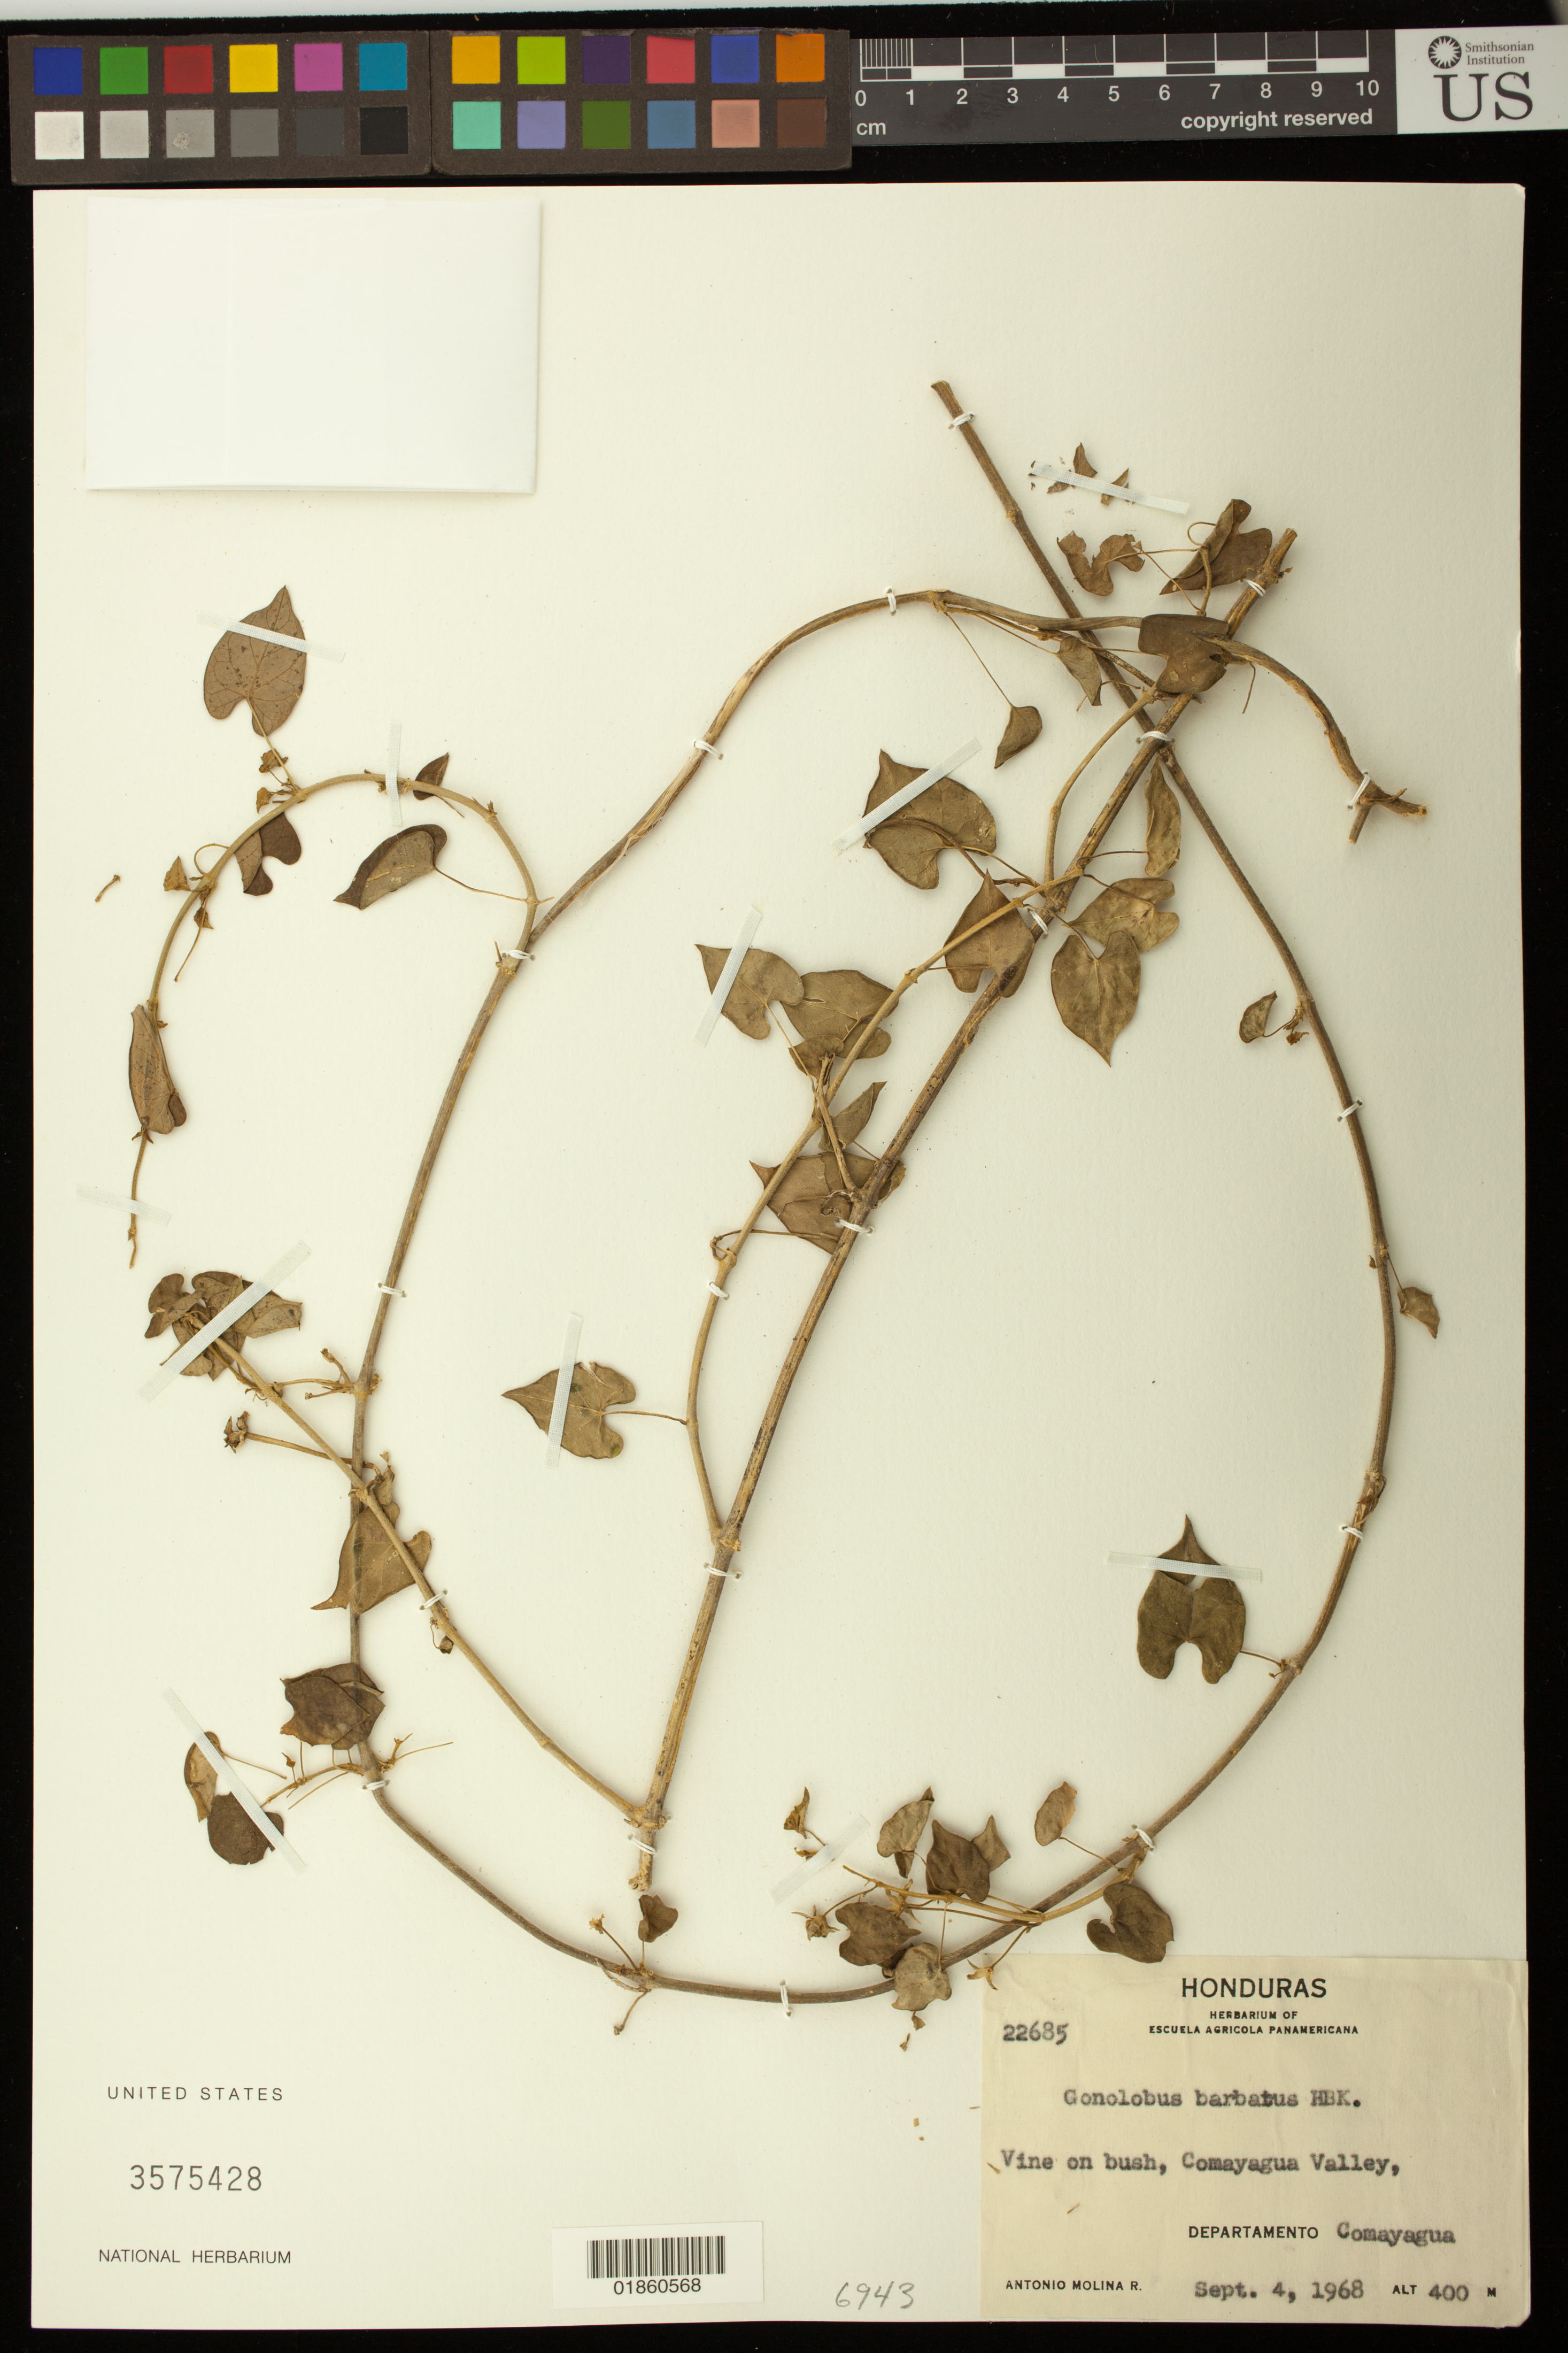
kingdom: Plantae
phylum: Tracheophyta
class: Magnoliopsida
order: Gentianales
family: Apocynaceae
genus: Gonolobus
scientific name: Gonolobus barbatus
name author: Kunth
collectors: A. Molina R.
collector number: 22685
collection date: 1968-09-04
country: Honduras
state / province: Comayagua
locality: Comayagua Valley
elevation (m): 400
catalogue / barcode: US 3575428